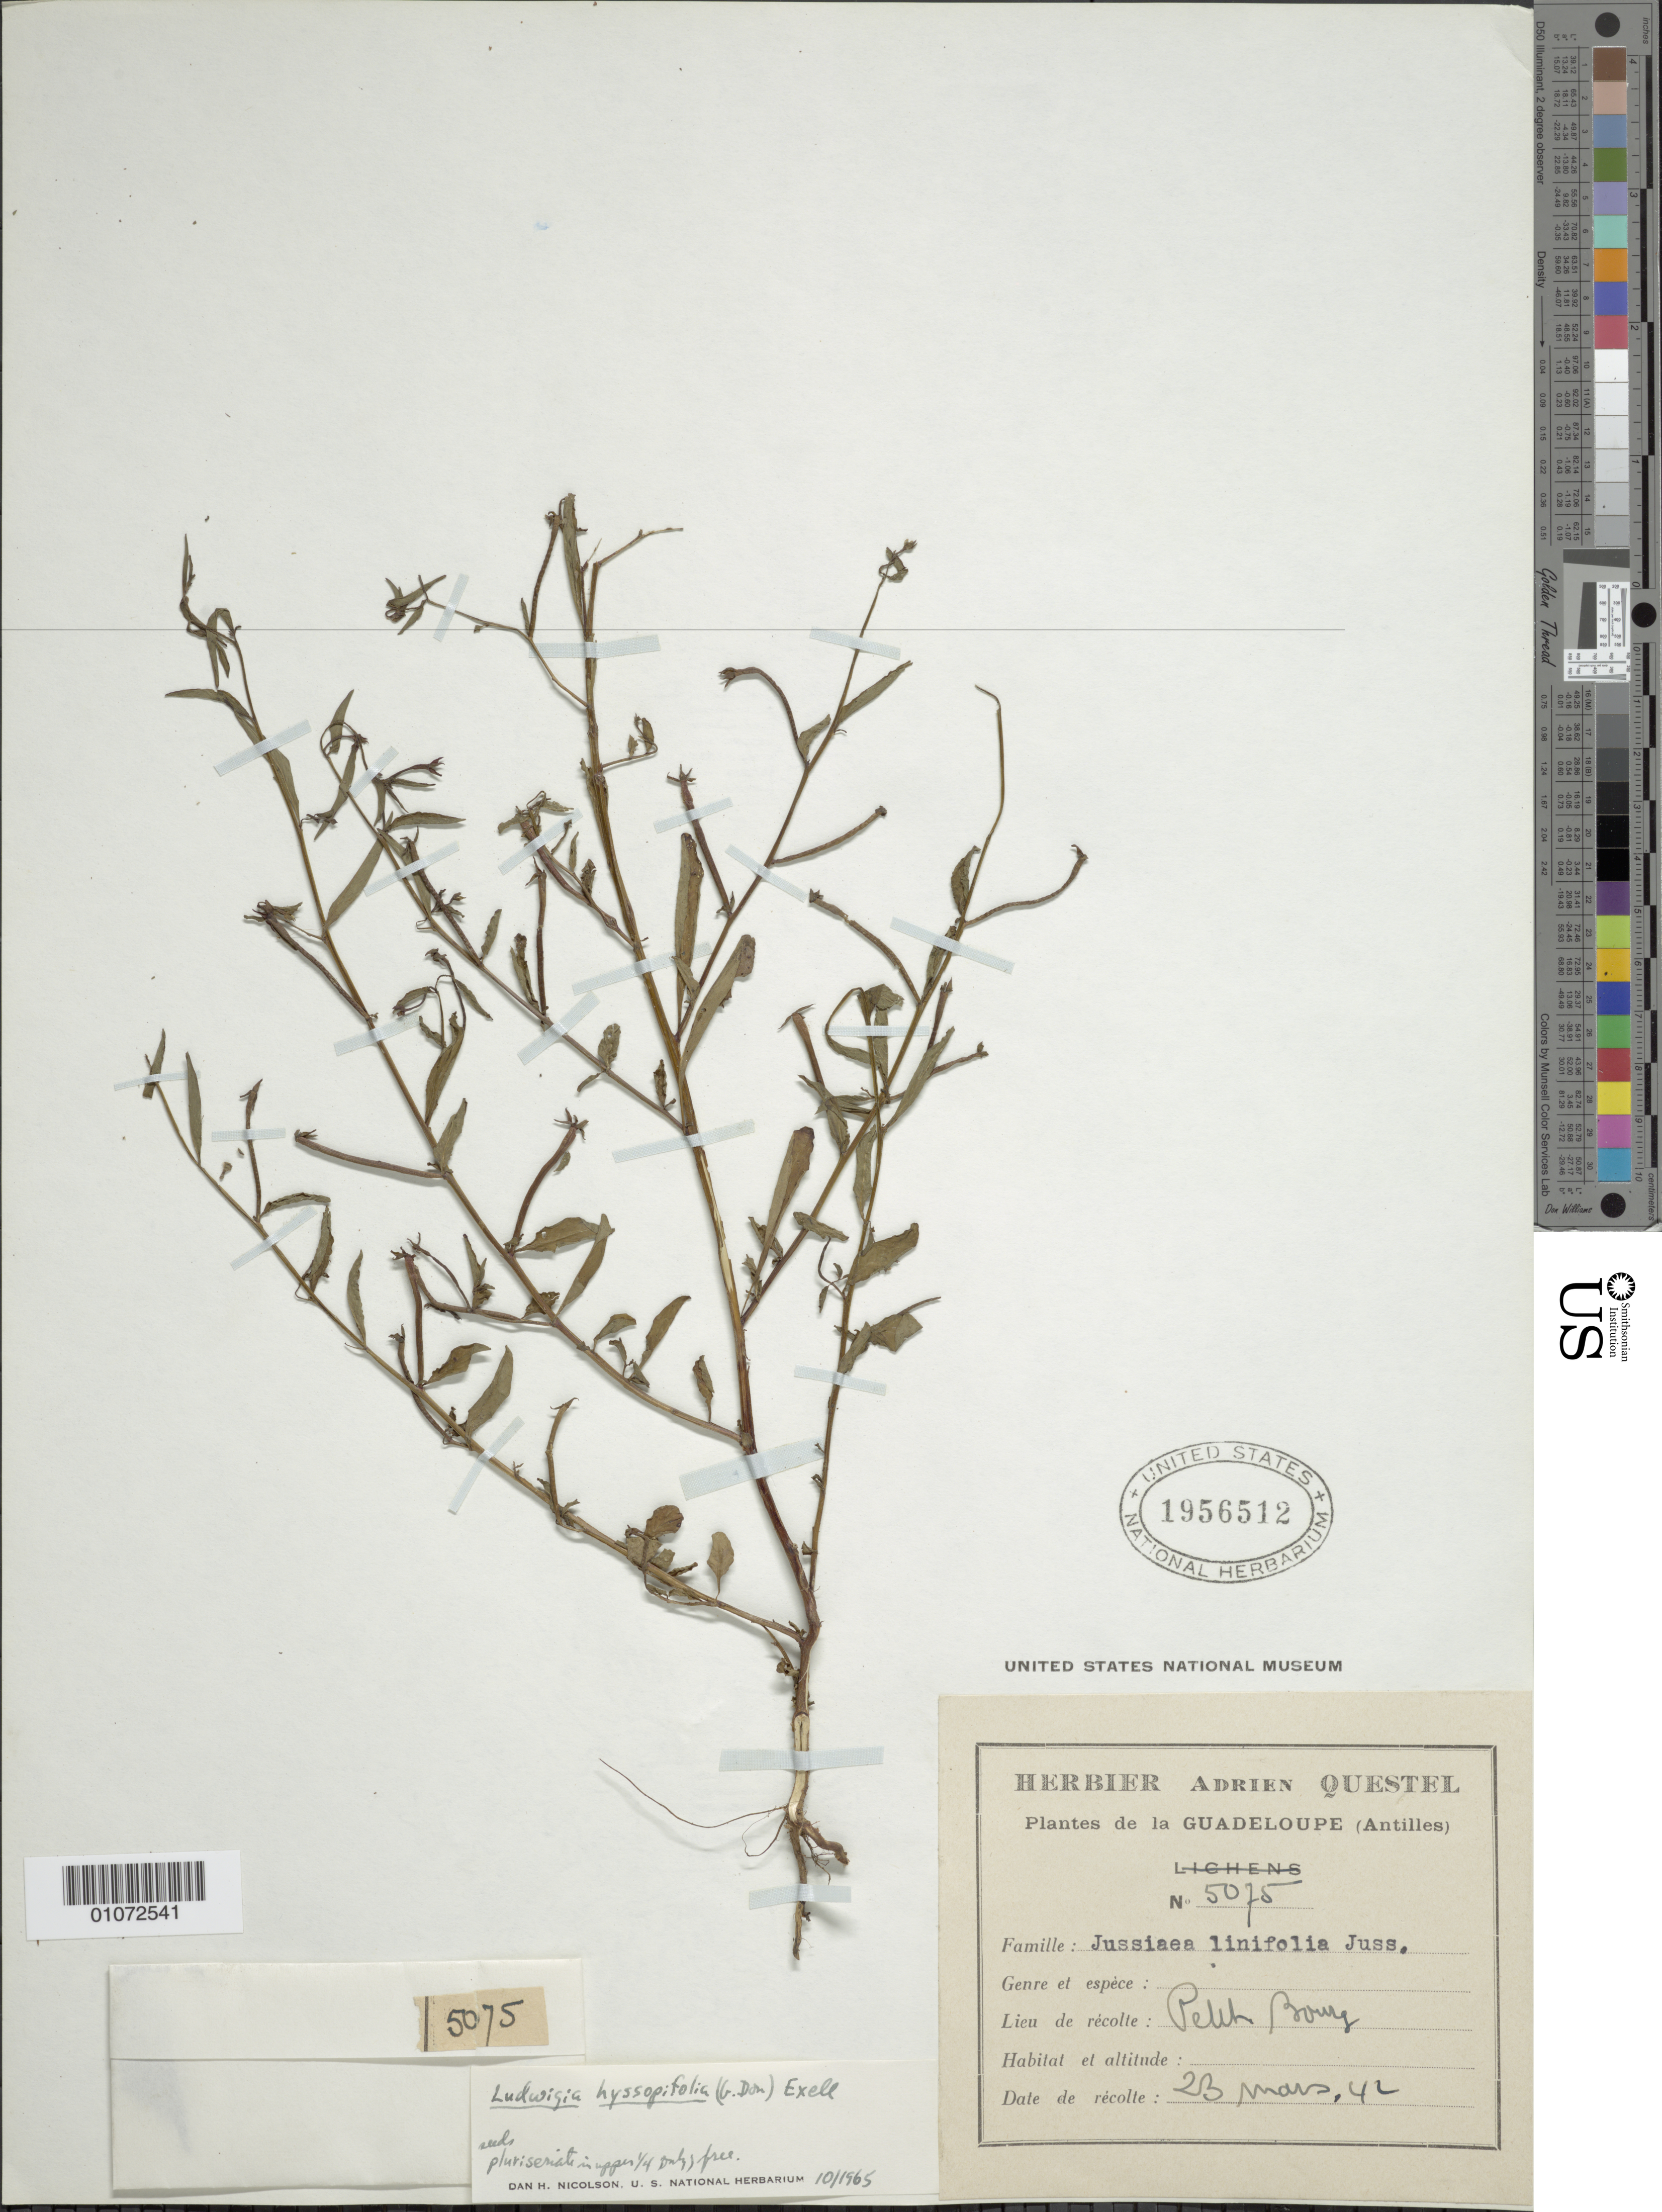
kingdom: Plantae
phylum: Tracheophyta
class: Magnoliopsida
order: Myrtales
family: Onagraceae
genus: Ludwigia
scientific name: Ludwigia hyssopifolia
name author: (G. Don) Exell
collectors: A. Questel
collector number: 5075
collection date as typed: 20 Mar 1942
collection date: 1942-03-20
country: Guadeloupe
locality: Petit Bourg.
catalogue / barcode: US 1956512